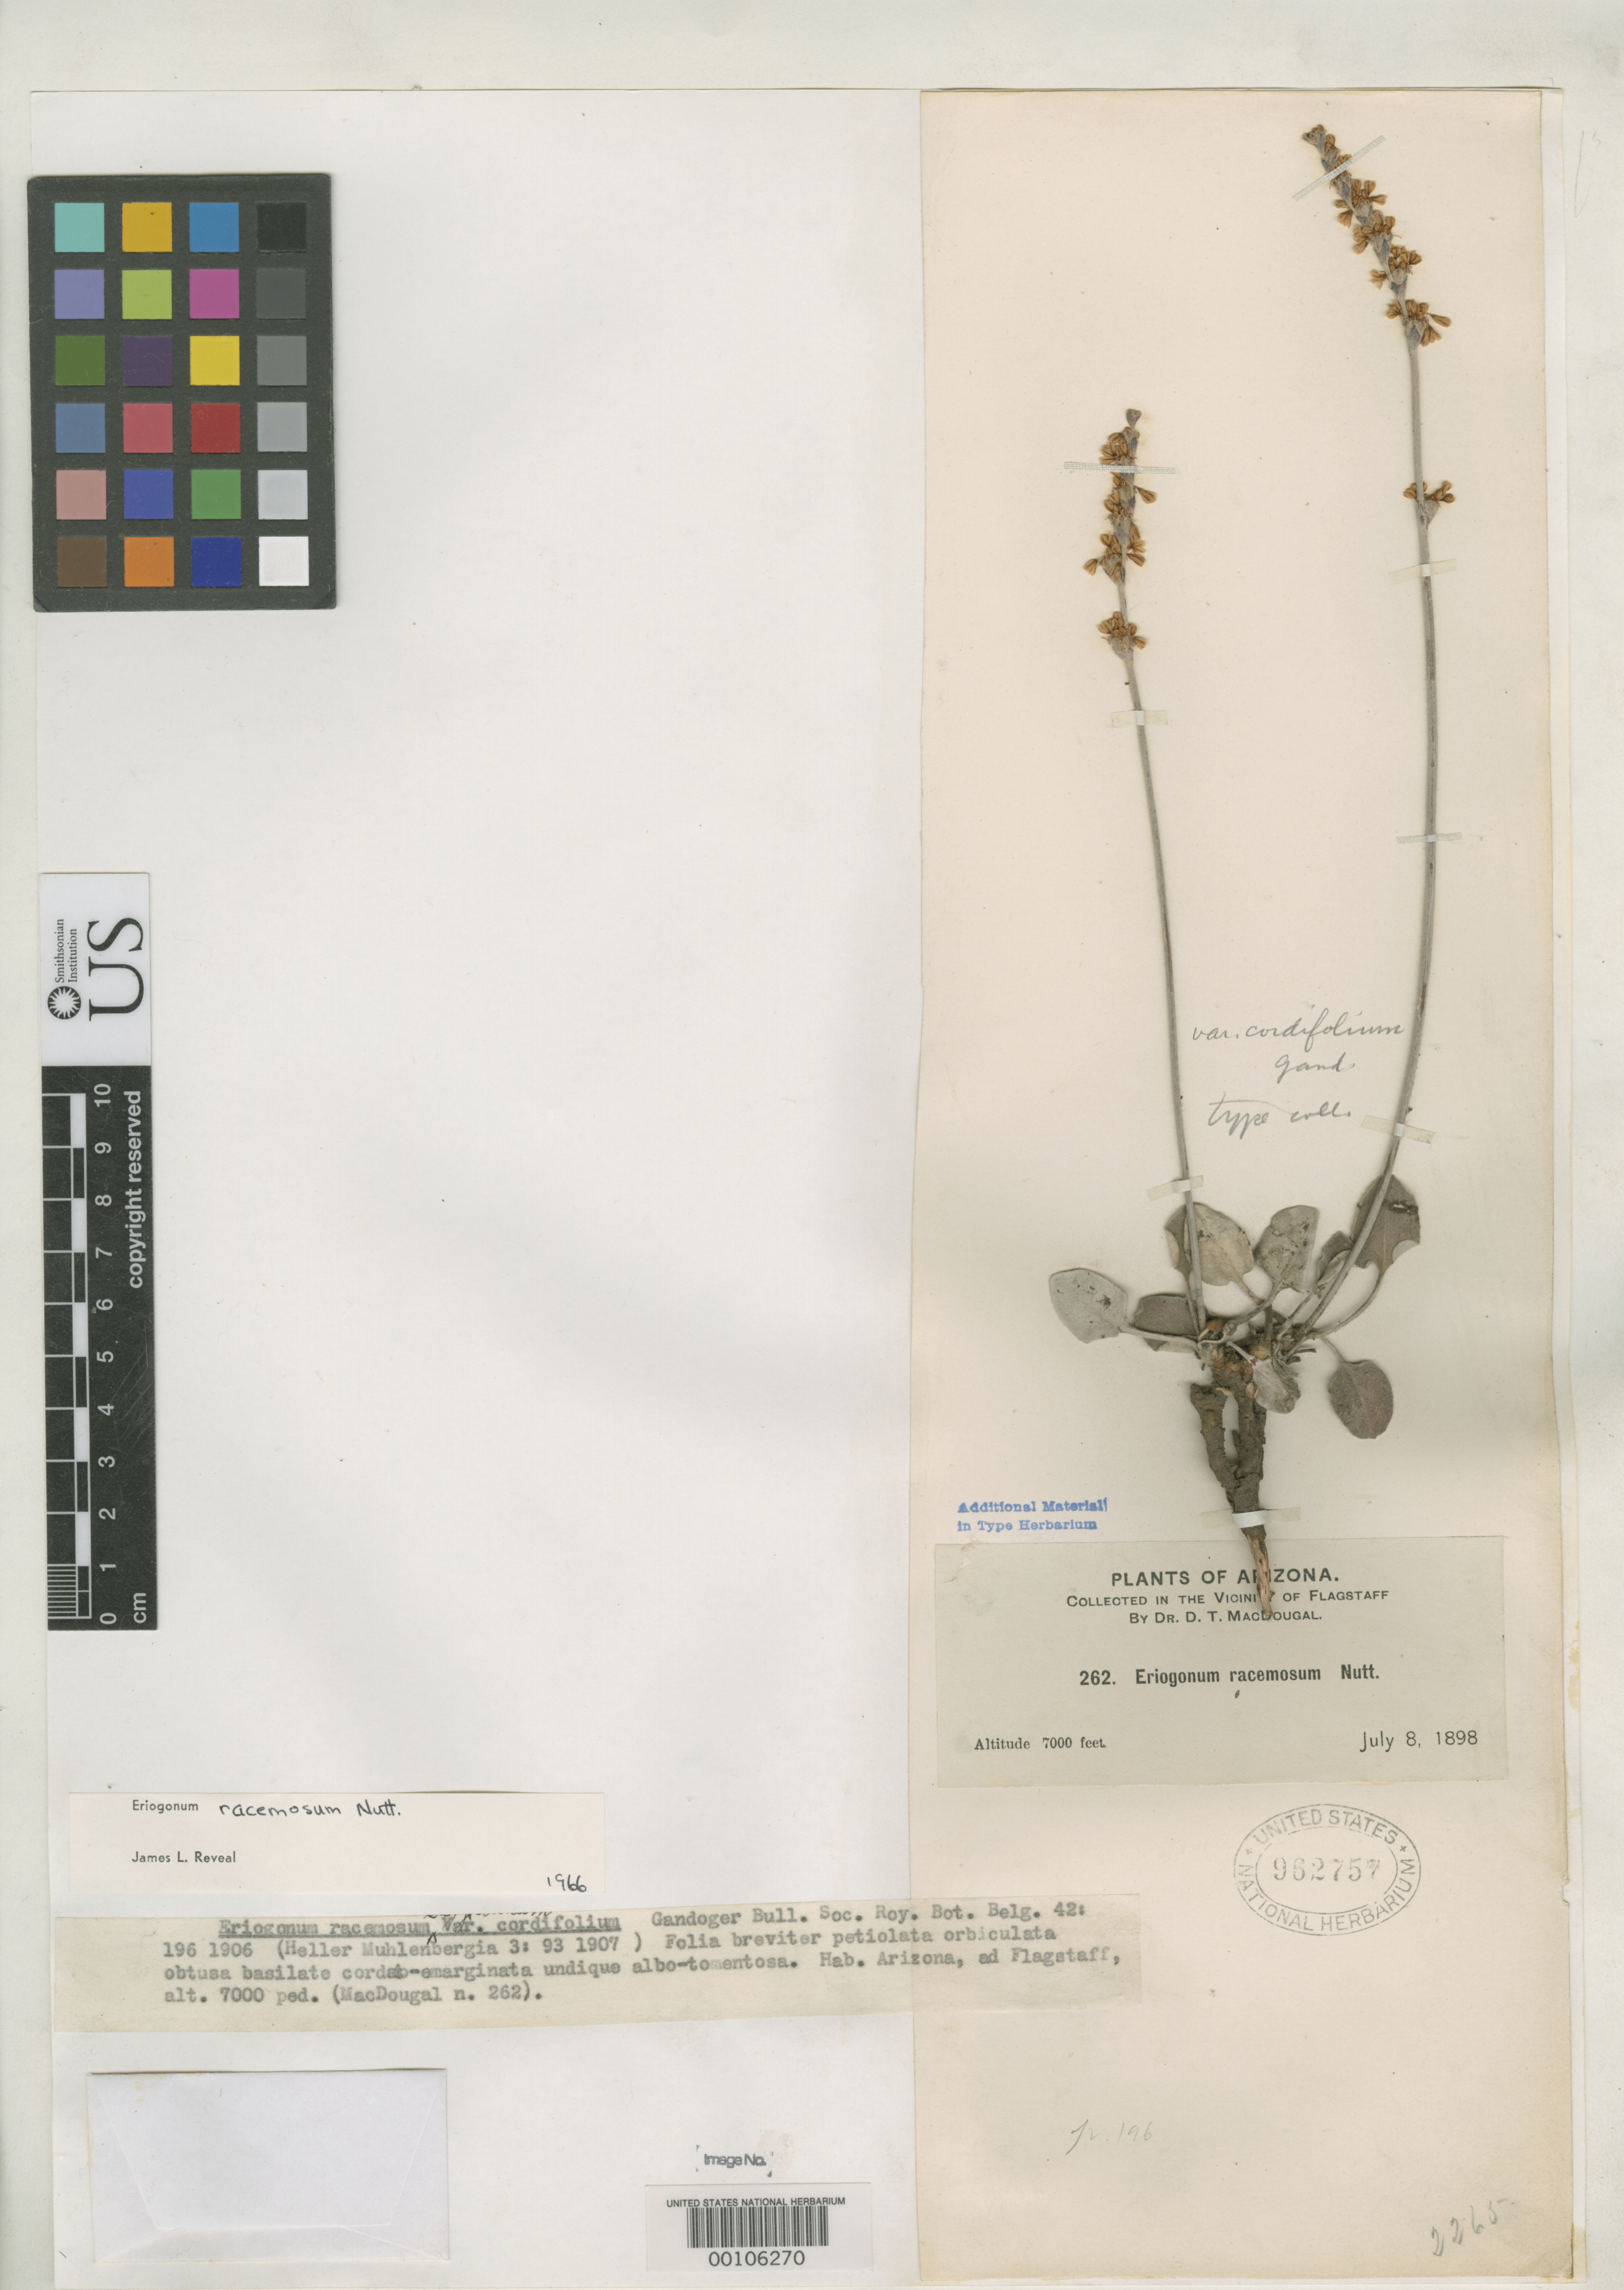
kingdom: Plantae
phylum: Tracheophyta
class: Magnoliopsida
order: Caryophyllales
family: Polygonaceae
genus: Eriogonum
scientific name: Eriogonum racemosum var. cordifolium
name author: Gand.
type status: Isotype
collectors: D. T. MacDougal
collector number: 262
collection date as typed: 08 Jul 1898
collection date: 1898-07-08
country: United States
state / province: Arizona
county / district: Coconino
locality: Vicinity of Flagstaff; alt. 7000 ft.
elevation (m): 2134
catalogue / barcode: US 962757